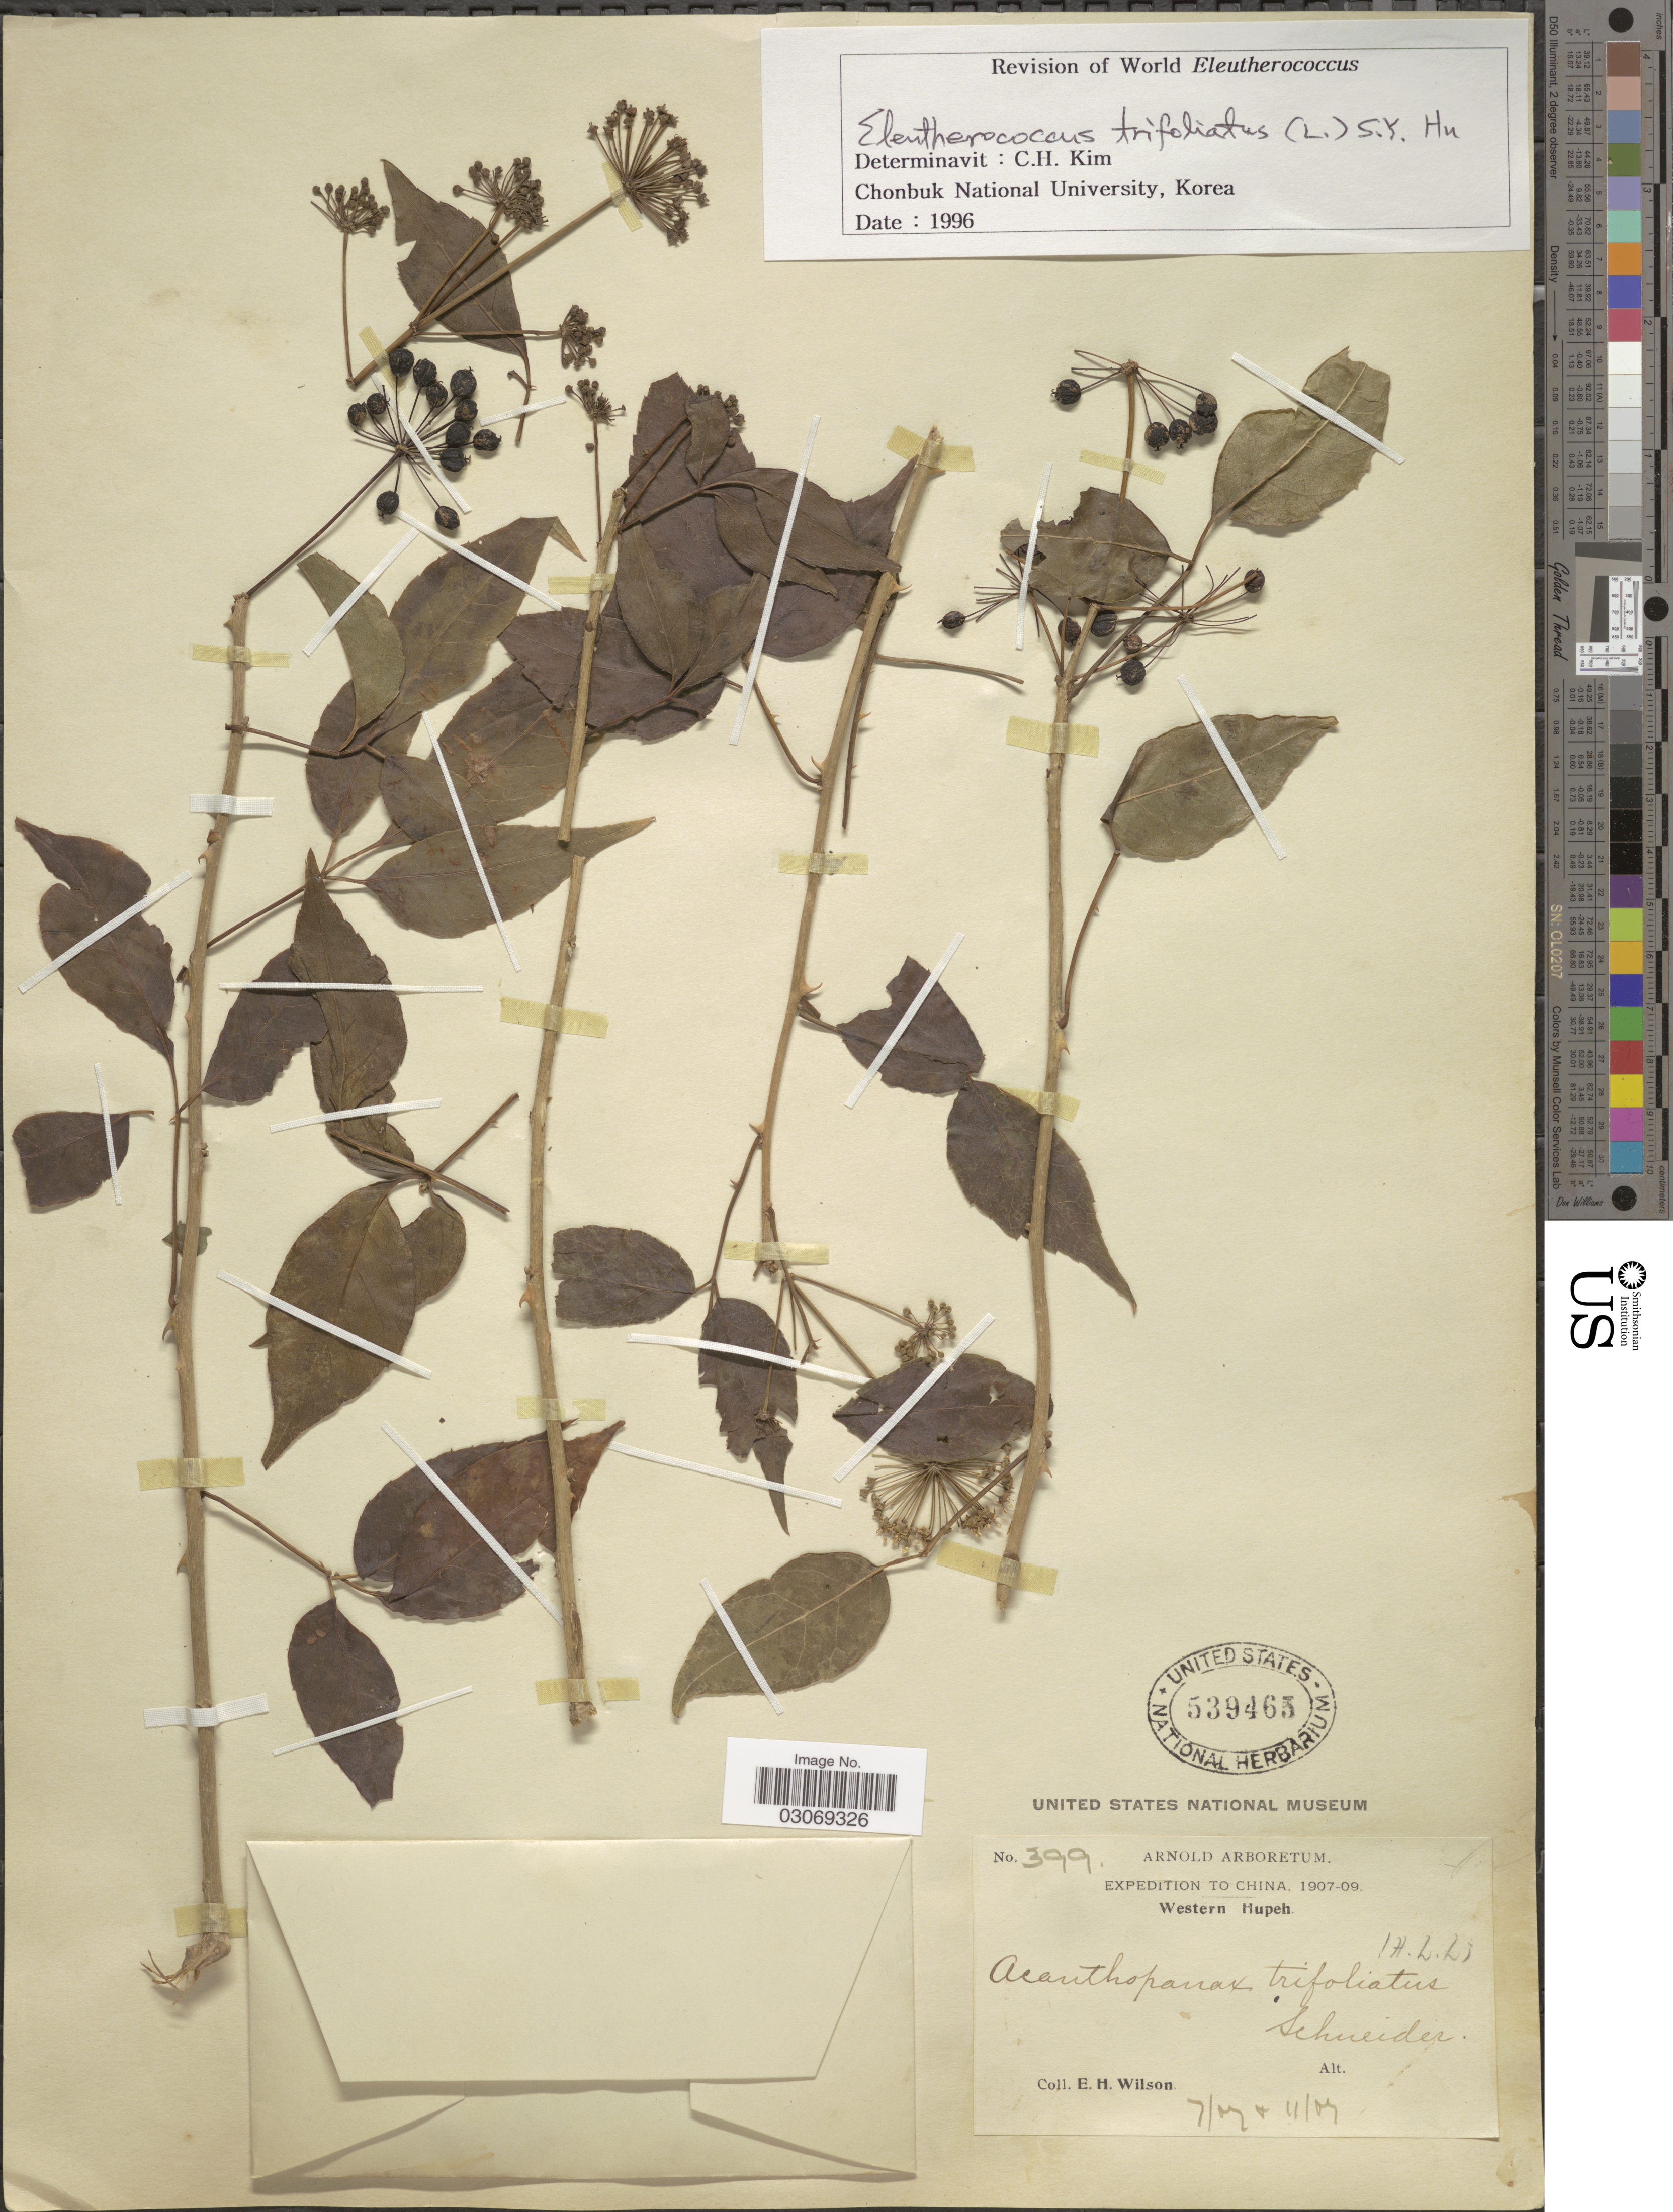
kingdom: Plantae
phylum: Tracheophyta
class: Magnoliopsida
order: Apiales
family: Araliaceae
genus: Eleutherococcus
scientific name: Eleutherococcus trifoliatus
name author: (L.) S.Y. Hu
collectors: E. Wilson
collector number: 399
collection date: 1907-07/1907-11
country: China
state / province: Hubei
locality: Western Hupeh.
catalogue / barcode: US 539465